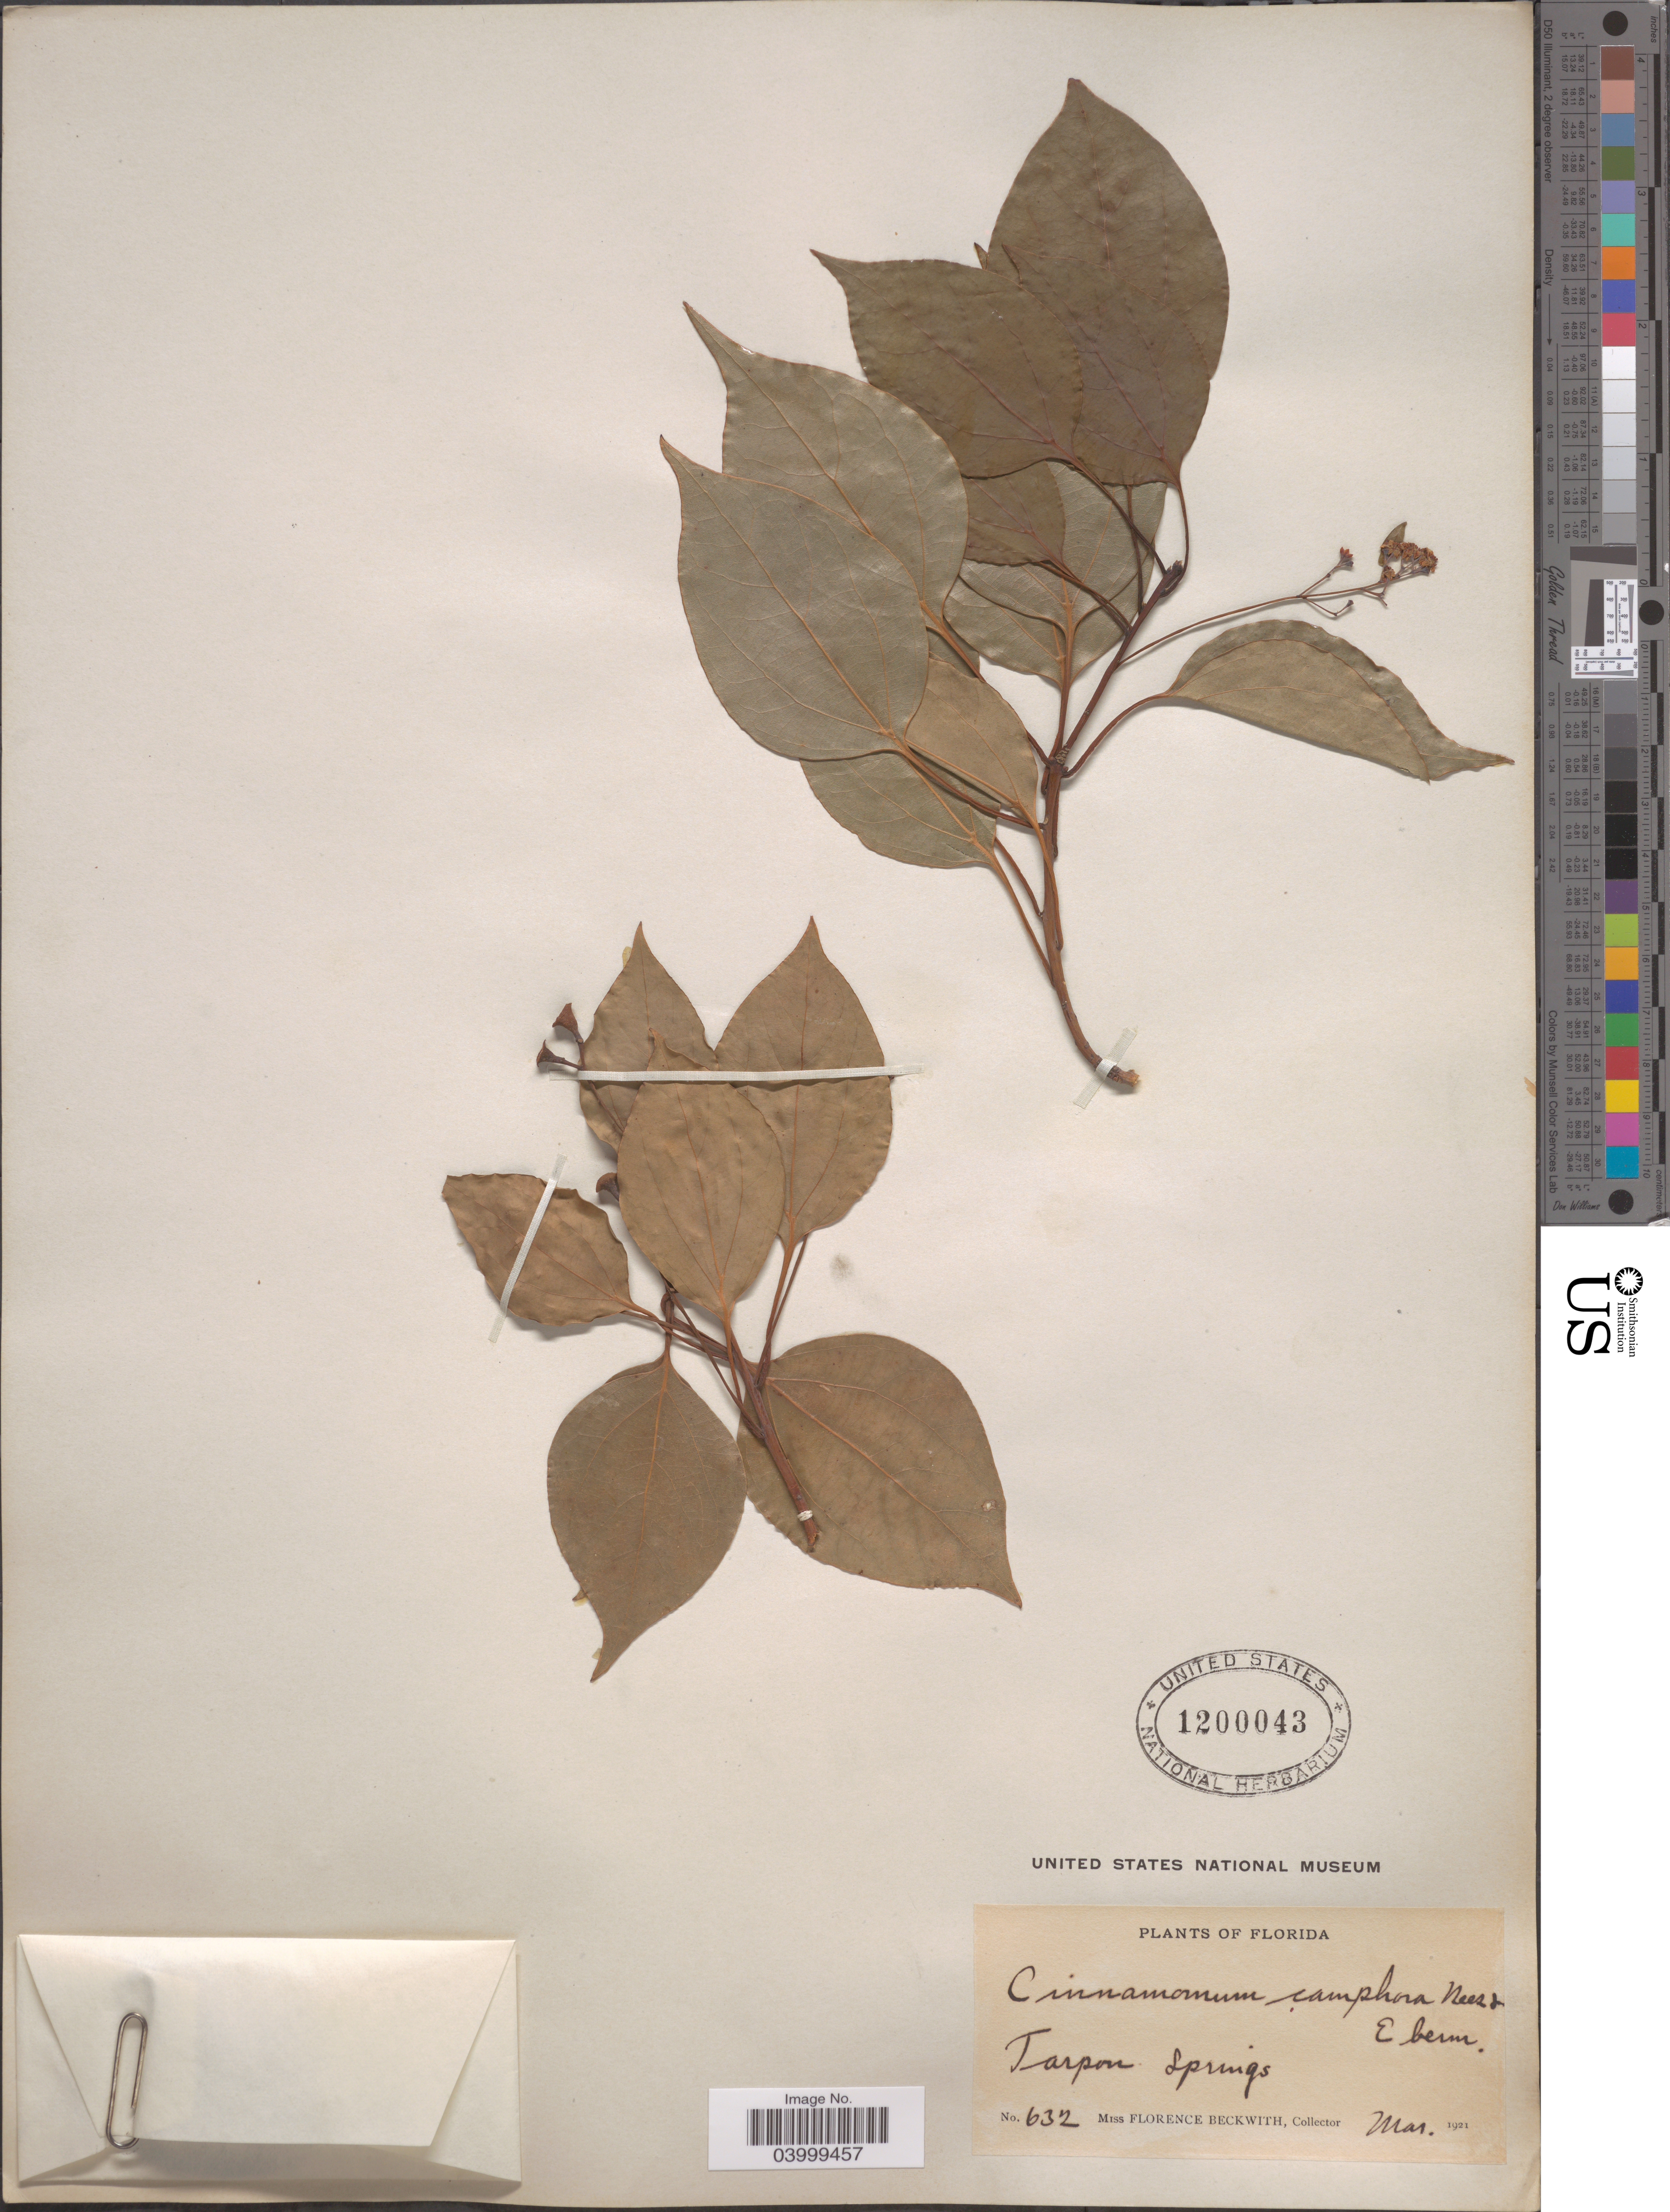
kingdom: Plantae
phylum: Tracheophyta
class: Magnoliopsida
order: Laurales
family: Lauraceae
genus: Cinnamomum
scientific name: Cinnamomum camphora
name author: (L.) J. Presl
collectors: F. Beckwith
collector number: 632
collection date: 1921-03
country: United States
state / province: Florida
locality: Tarpon Springs.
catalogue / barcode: US 1200043